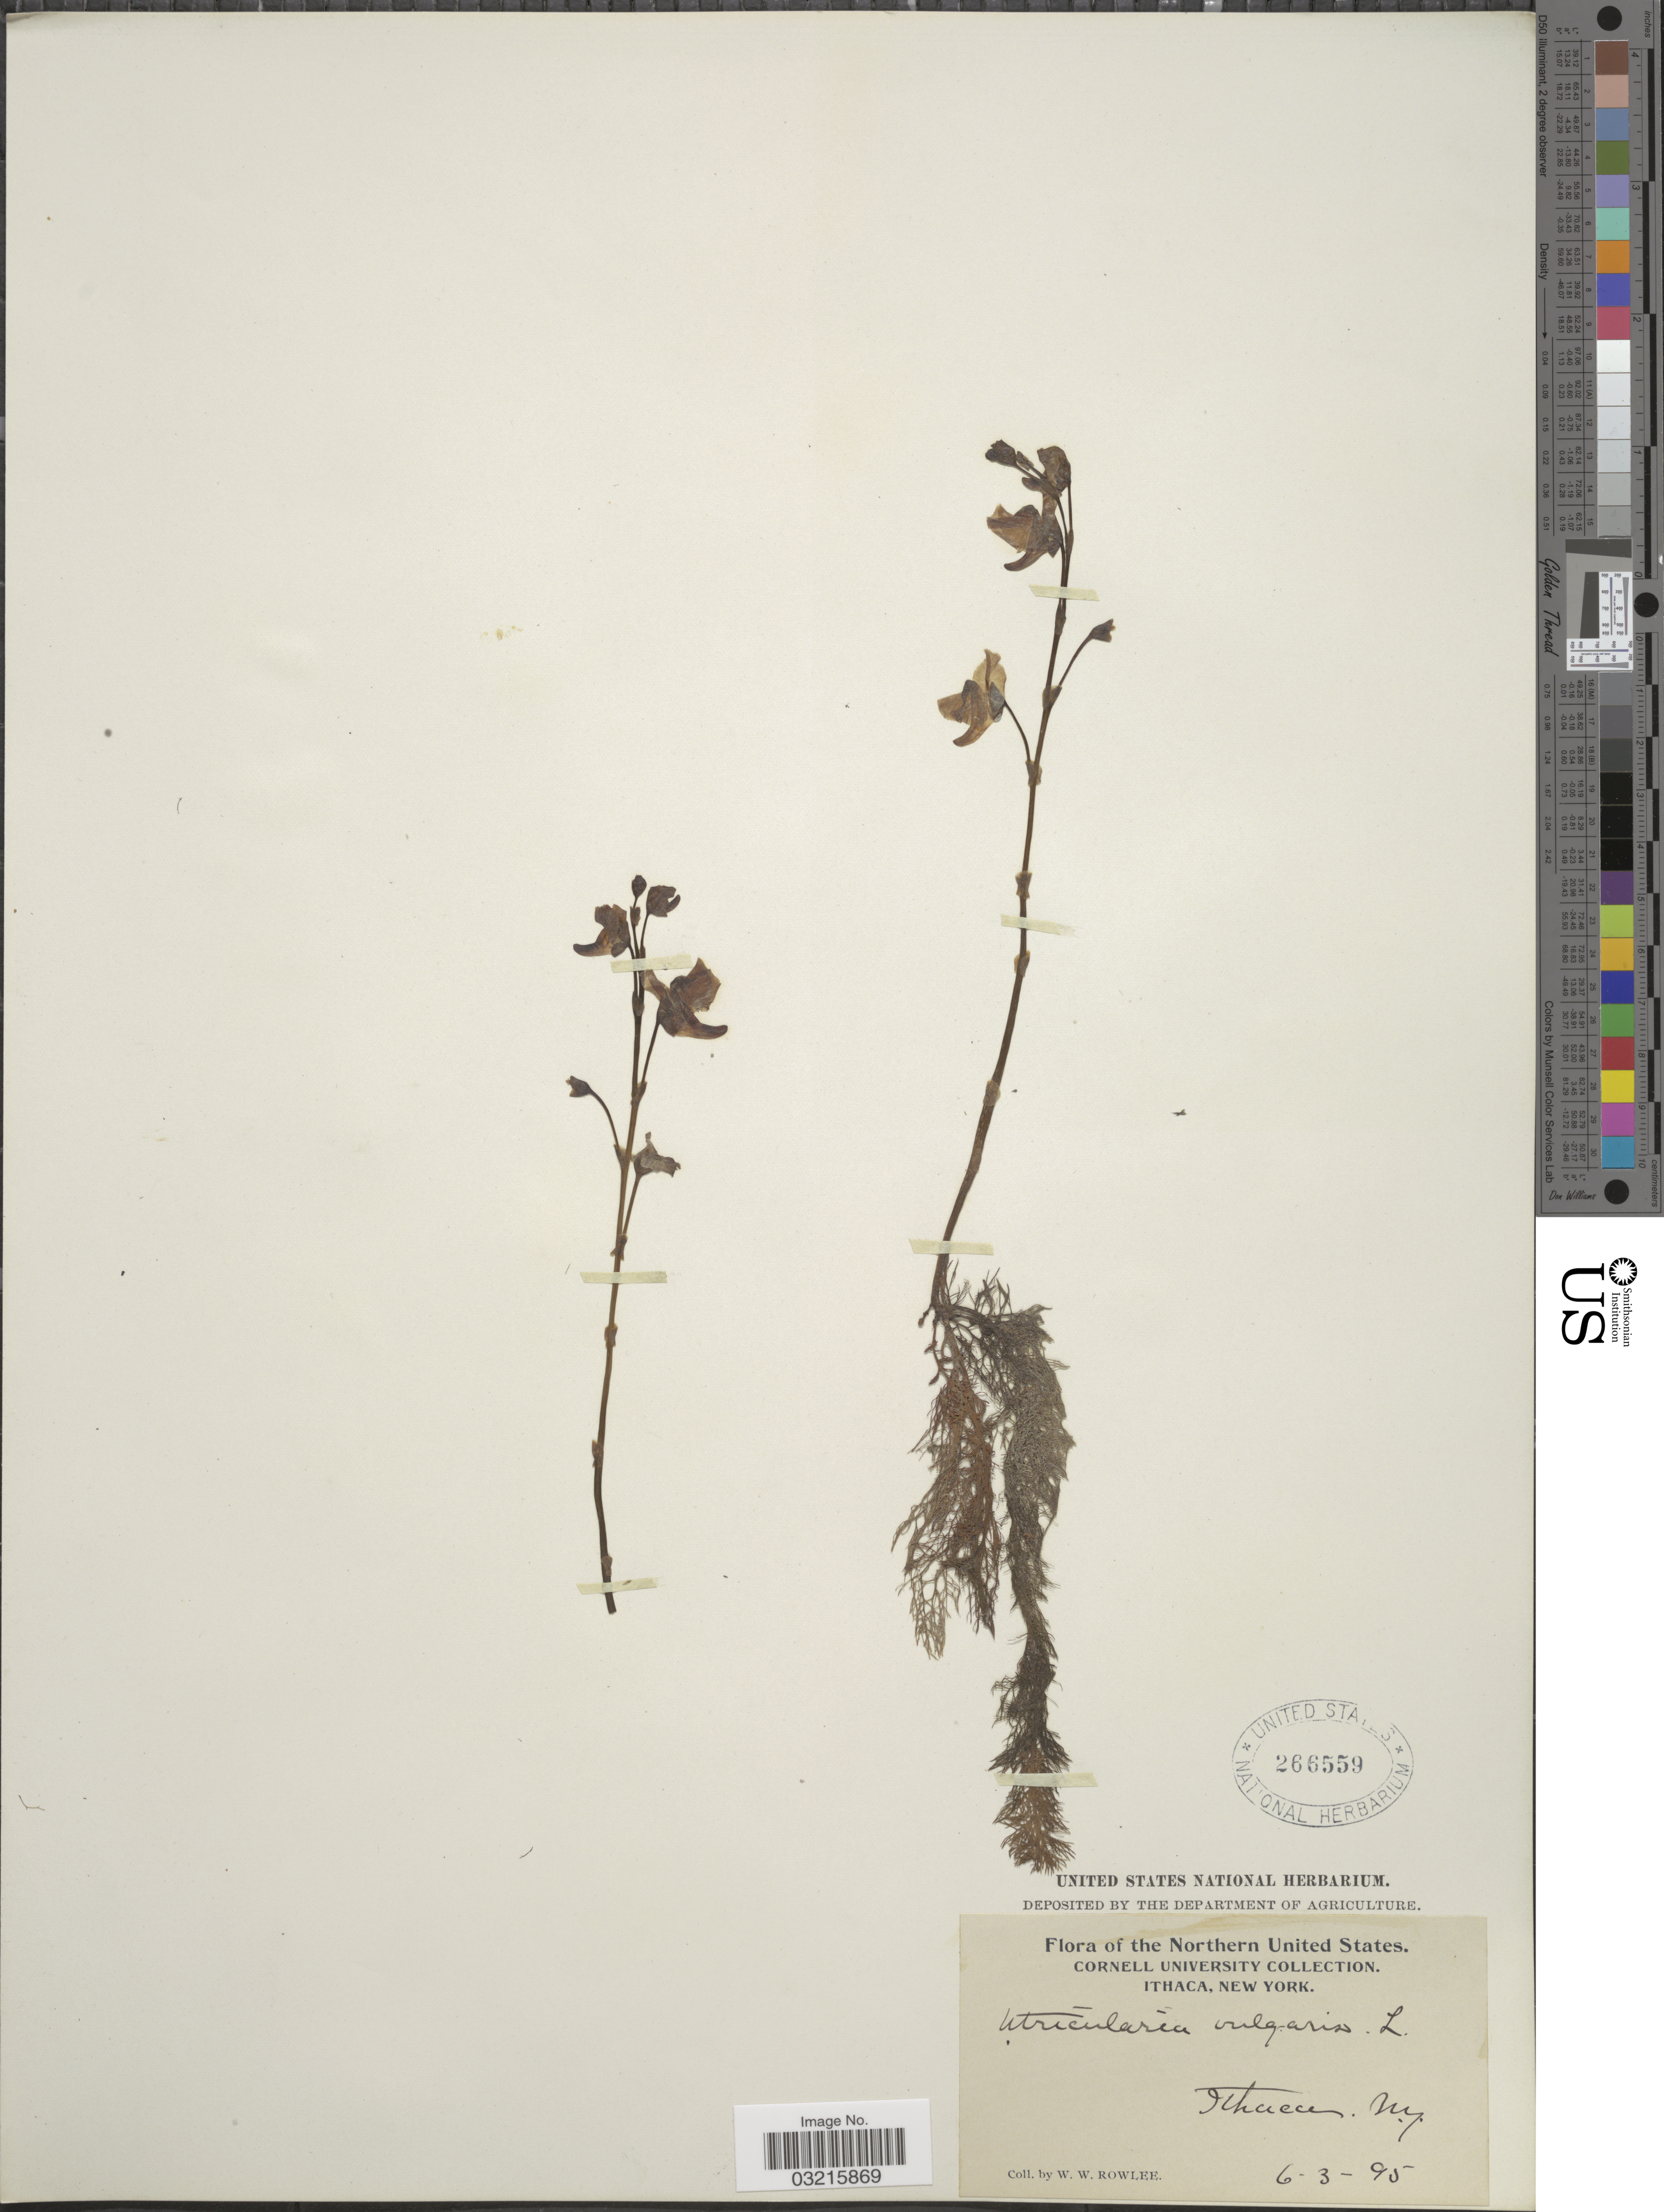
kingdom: Plantae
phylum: Tracheophyta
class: Magnoliopsida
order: Lamiales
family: Lentibulariaceae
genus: Utricularia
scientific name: Utricularia vulgaris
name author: L.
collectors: W. W. Rowlee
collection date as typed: Transcribed d/m/y: 3/6/95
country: United States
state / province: New York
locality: Ithaca.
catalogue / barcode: US 266559